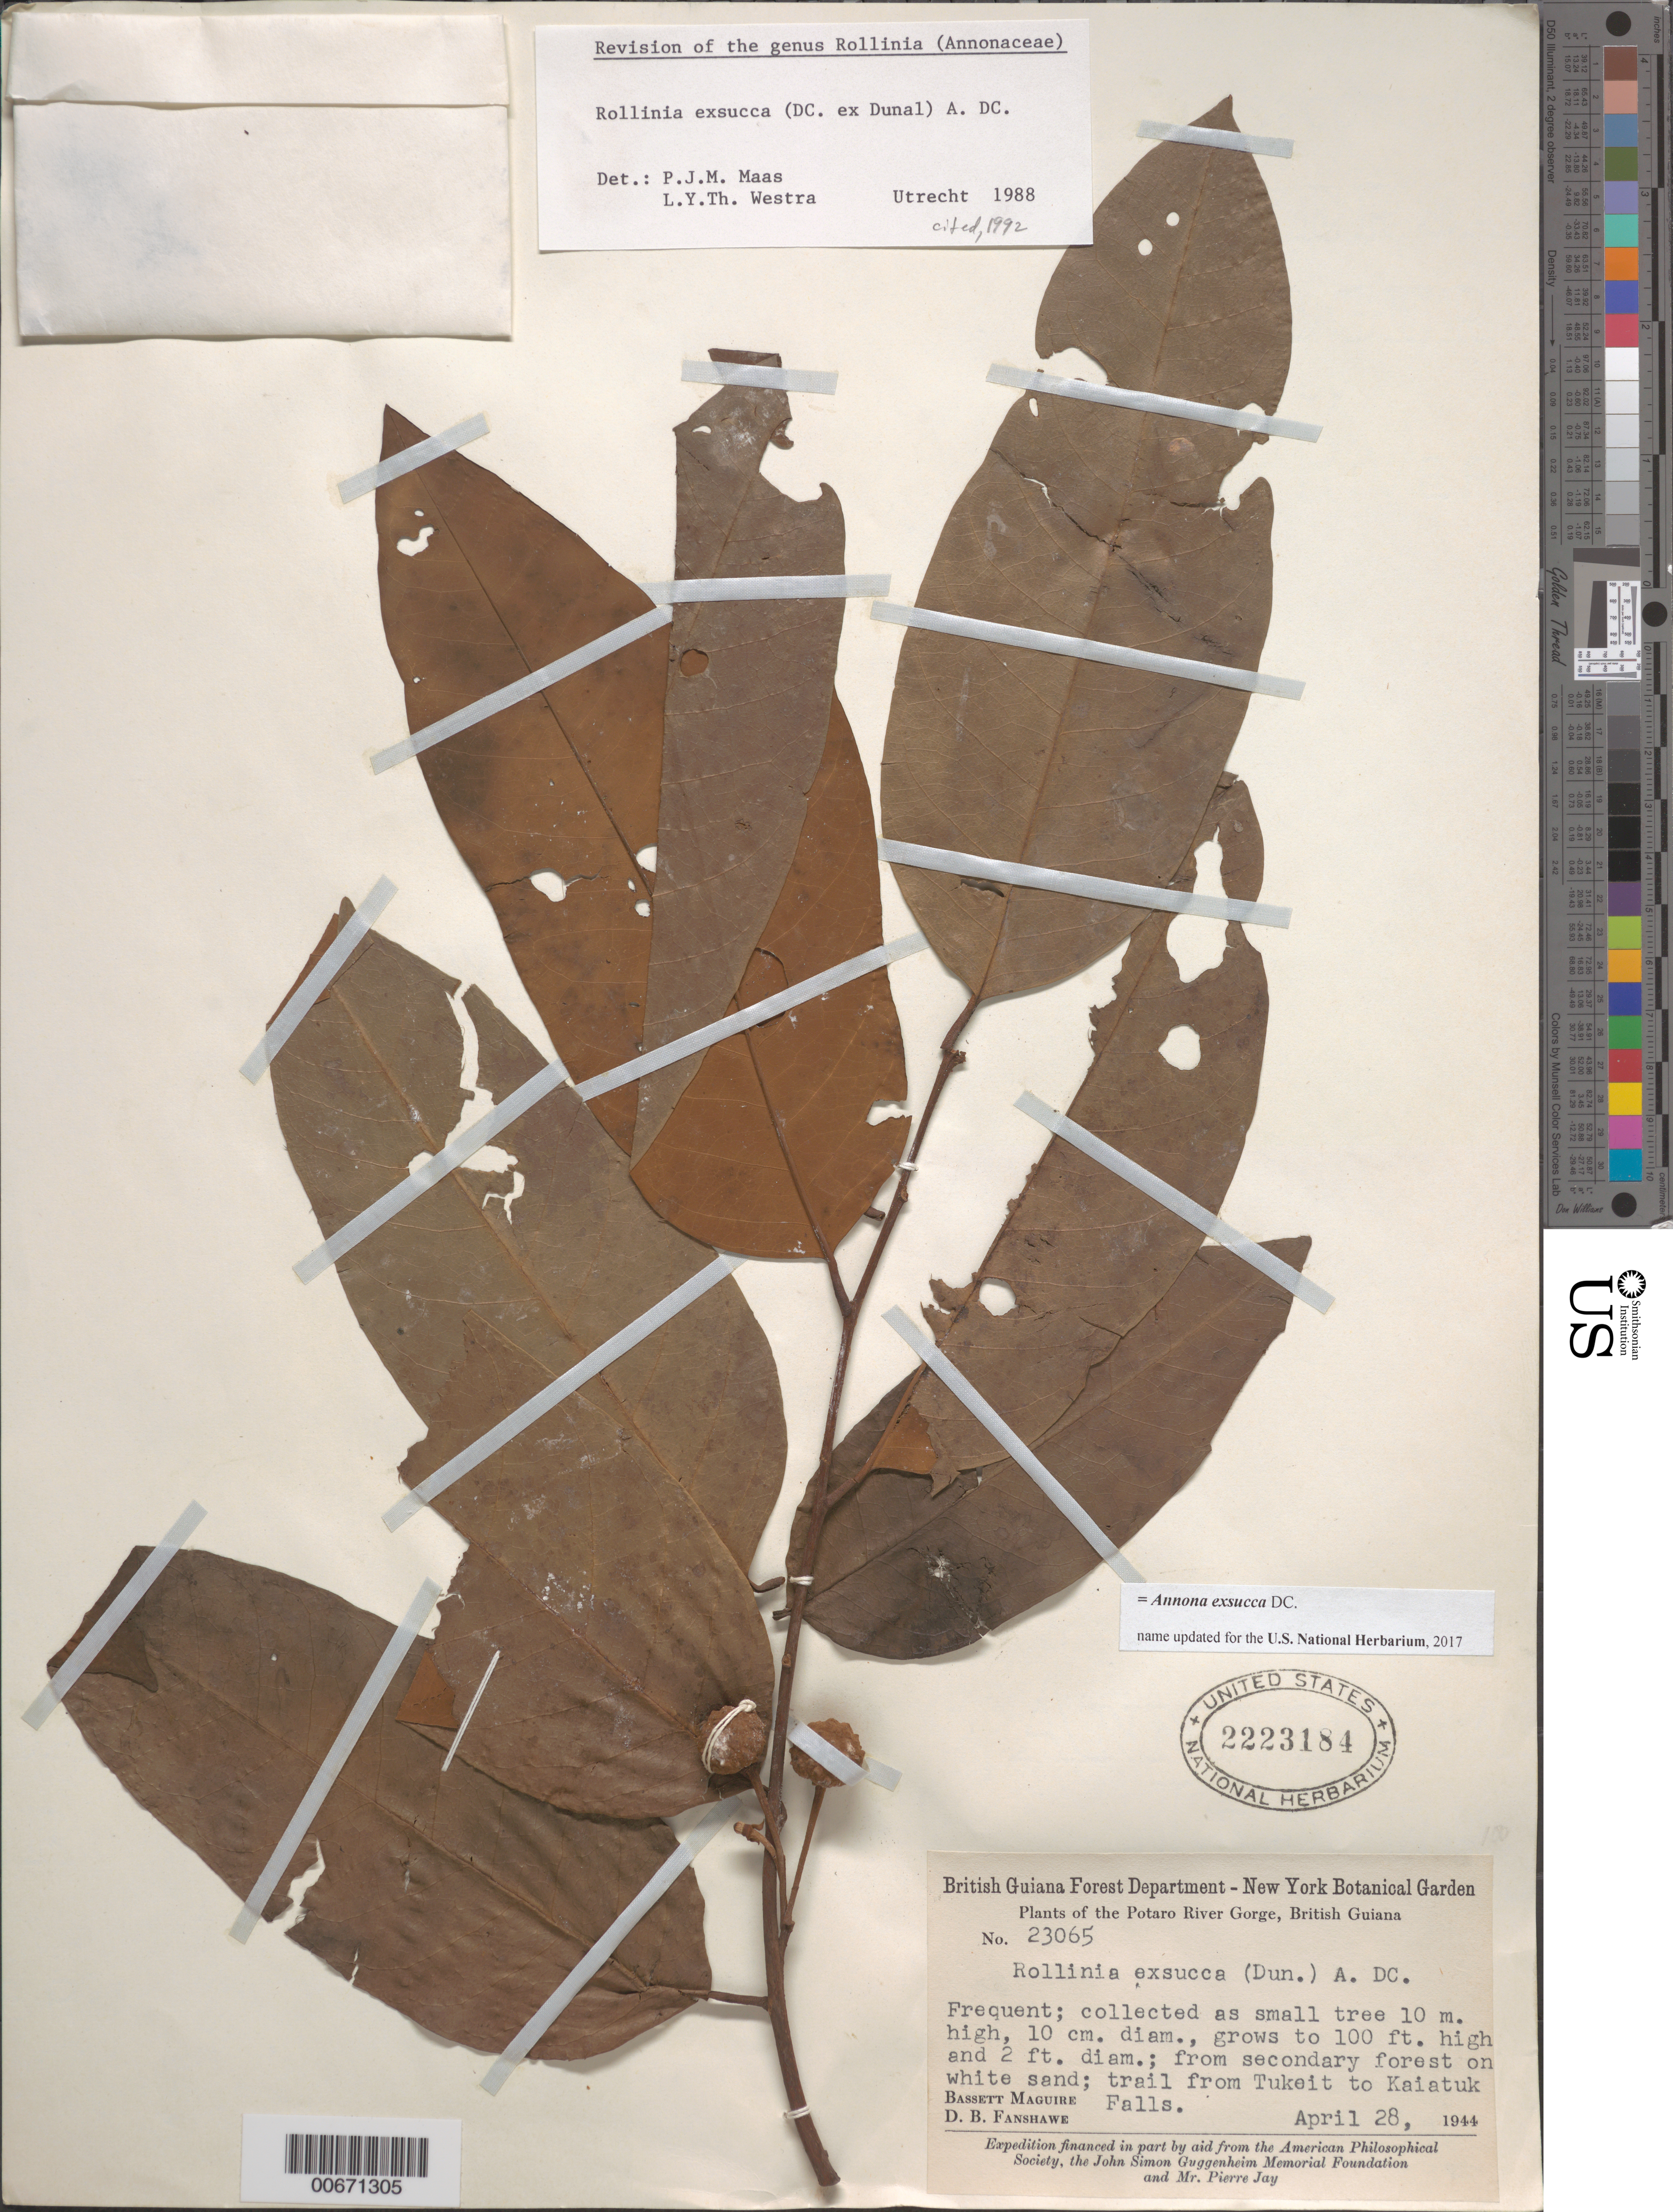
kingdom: Plantae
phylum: Tracheophyta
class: Magnoliopsida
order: Magnoliales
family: Annonaceae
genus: Annona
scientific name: Annona exsucca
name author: DC. ex Dunal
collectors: B. Maguire & D. B. Fanshawe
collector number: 23065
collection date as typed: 28-Apr-44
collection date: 1944-04-28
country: Guyana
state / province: Potaro-Siparuni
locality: Potaro River Gorge, trail from Tukeit to Kaiatuk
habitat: Secondary forest on white sand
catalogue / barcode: US 2223184